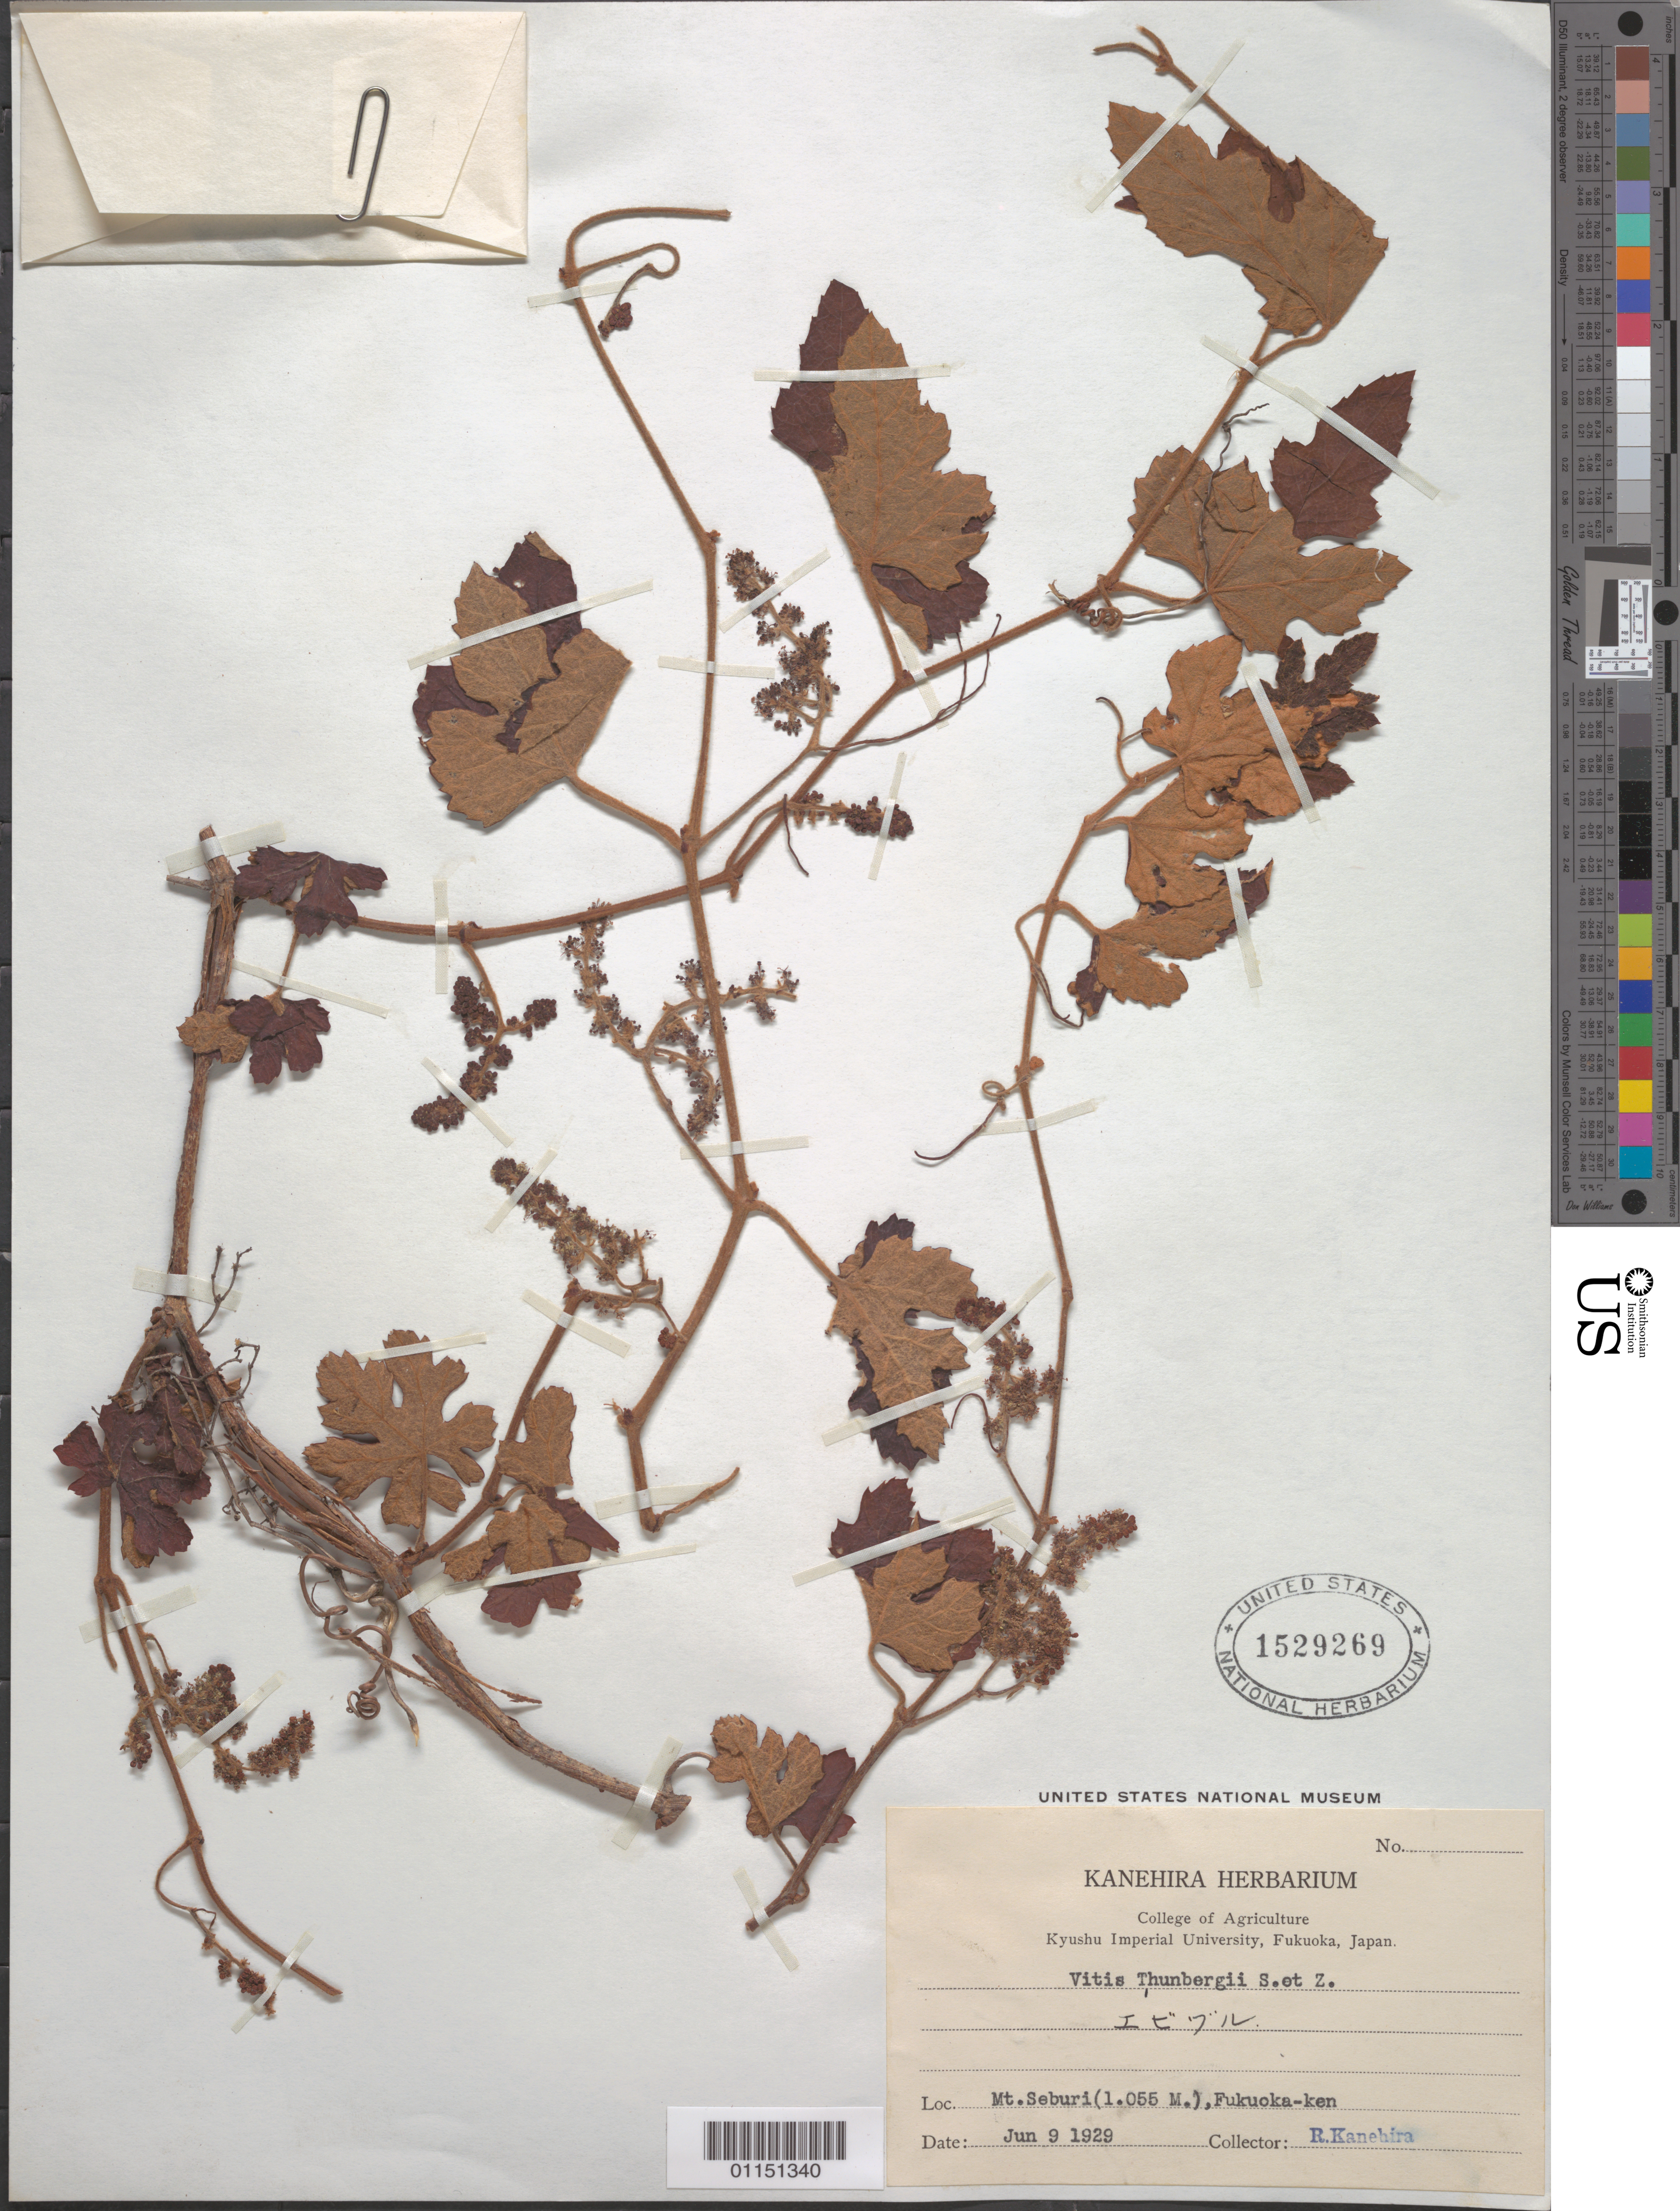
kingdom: Plantae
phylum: Tracheophyta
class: Magnoliopsida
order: Vitales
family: Vitaceae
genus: Vitis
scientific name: Vitis thunbergii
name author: Siebold & Zucc.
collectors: R. Kanehira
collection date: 1929-06-09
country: Japan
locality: Mt Seburi, Fukuoka-ken.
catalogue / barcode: US 1529269